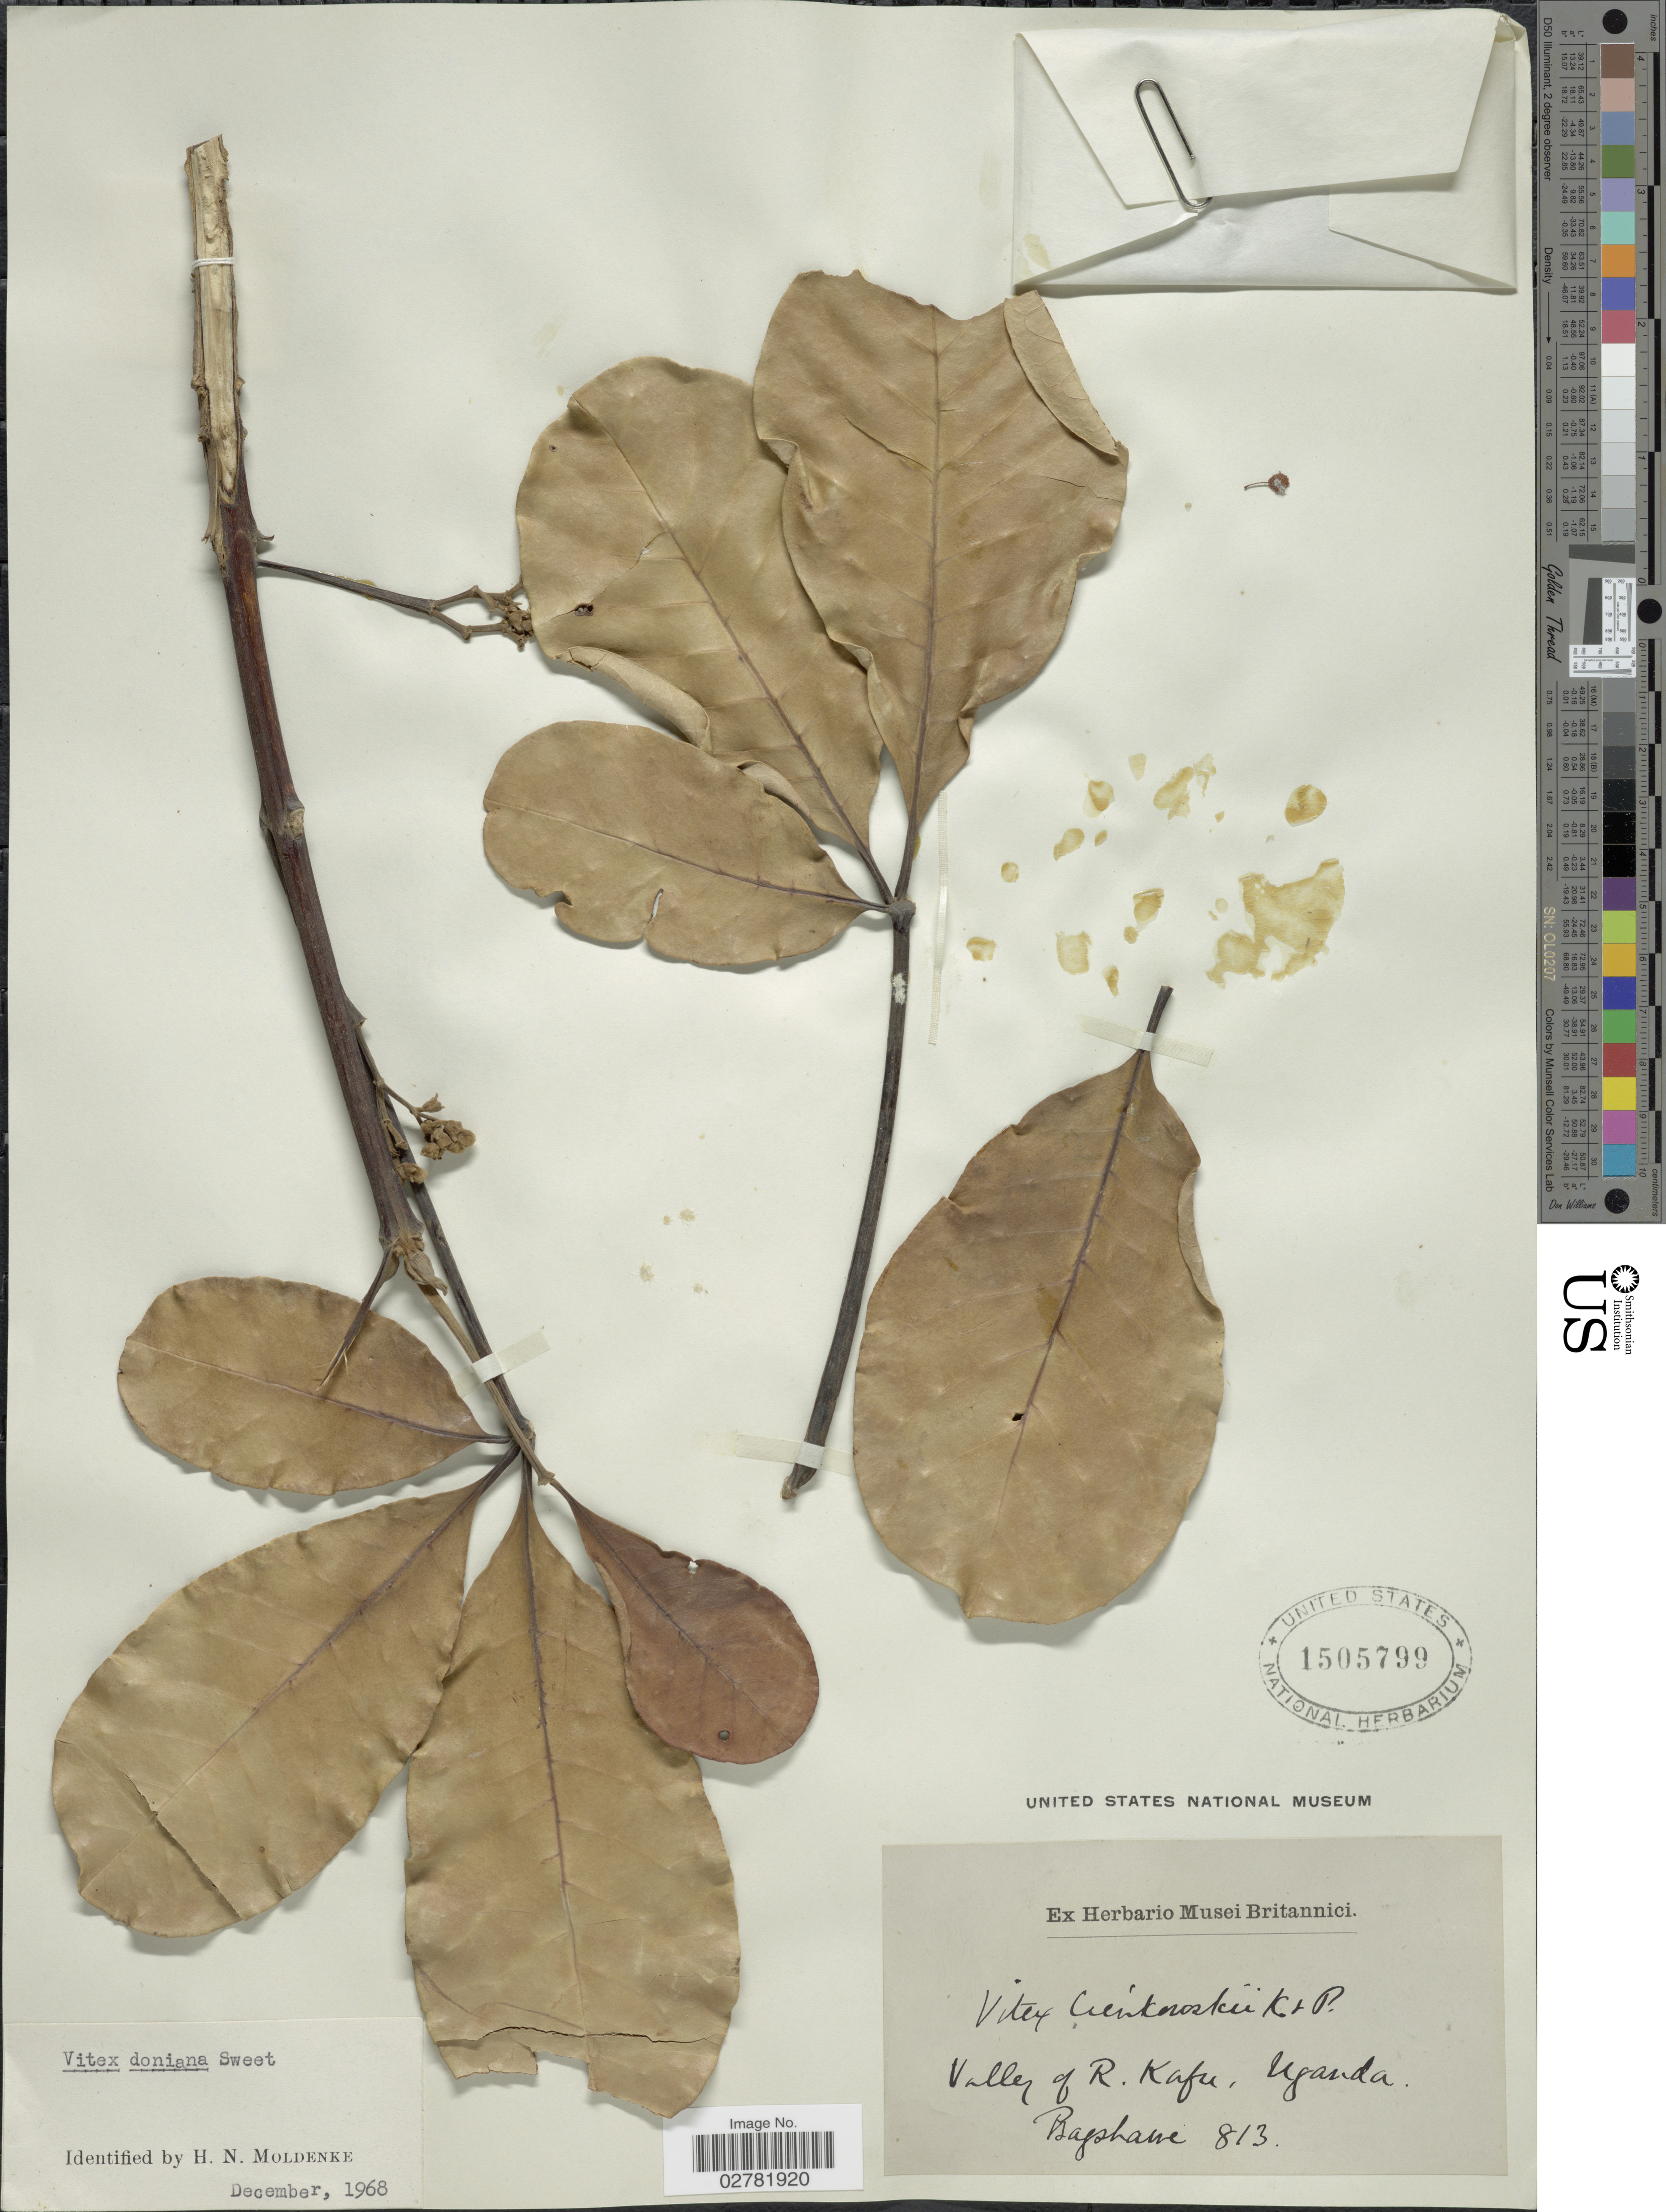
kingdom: Plantae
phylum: Tracheophyta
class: Magnoliopsida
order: Lamiales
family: Lamiaceae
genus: Vitex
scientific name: Vitex doniana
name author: Sweet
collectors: Bagshawe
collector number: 813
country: Uganda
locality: Valley of R. Kafu.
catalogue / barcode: US 1505799